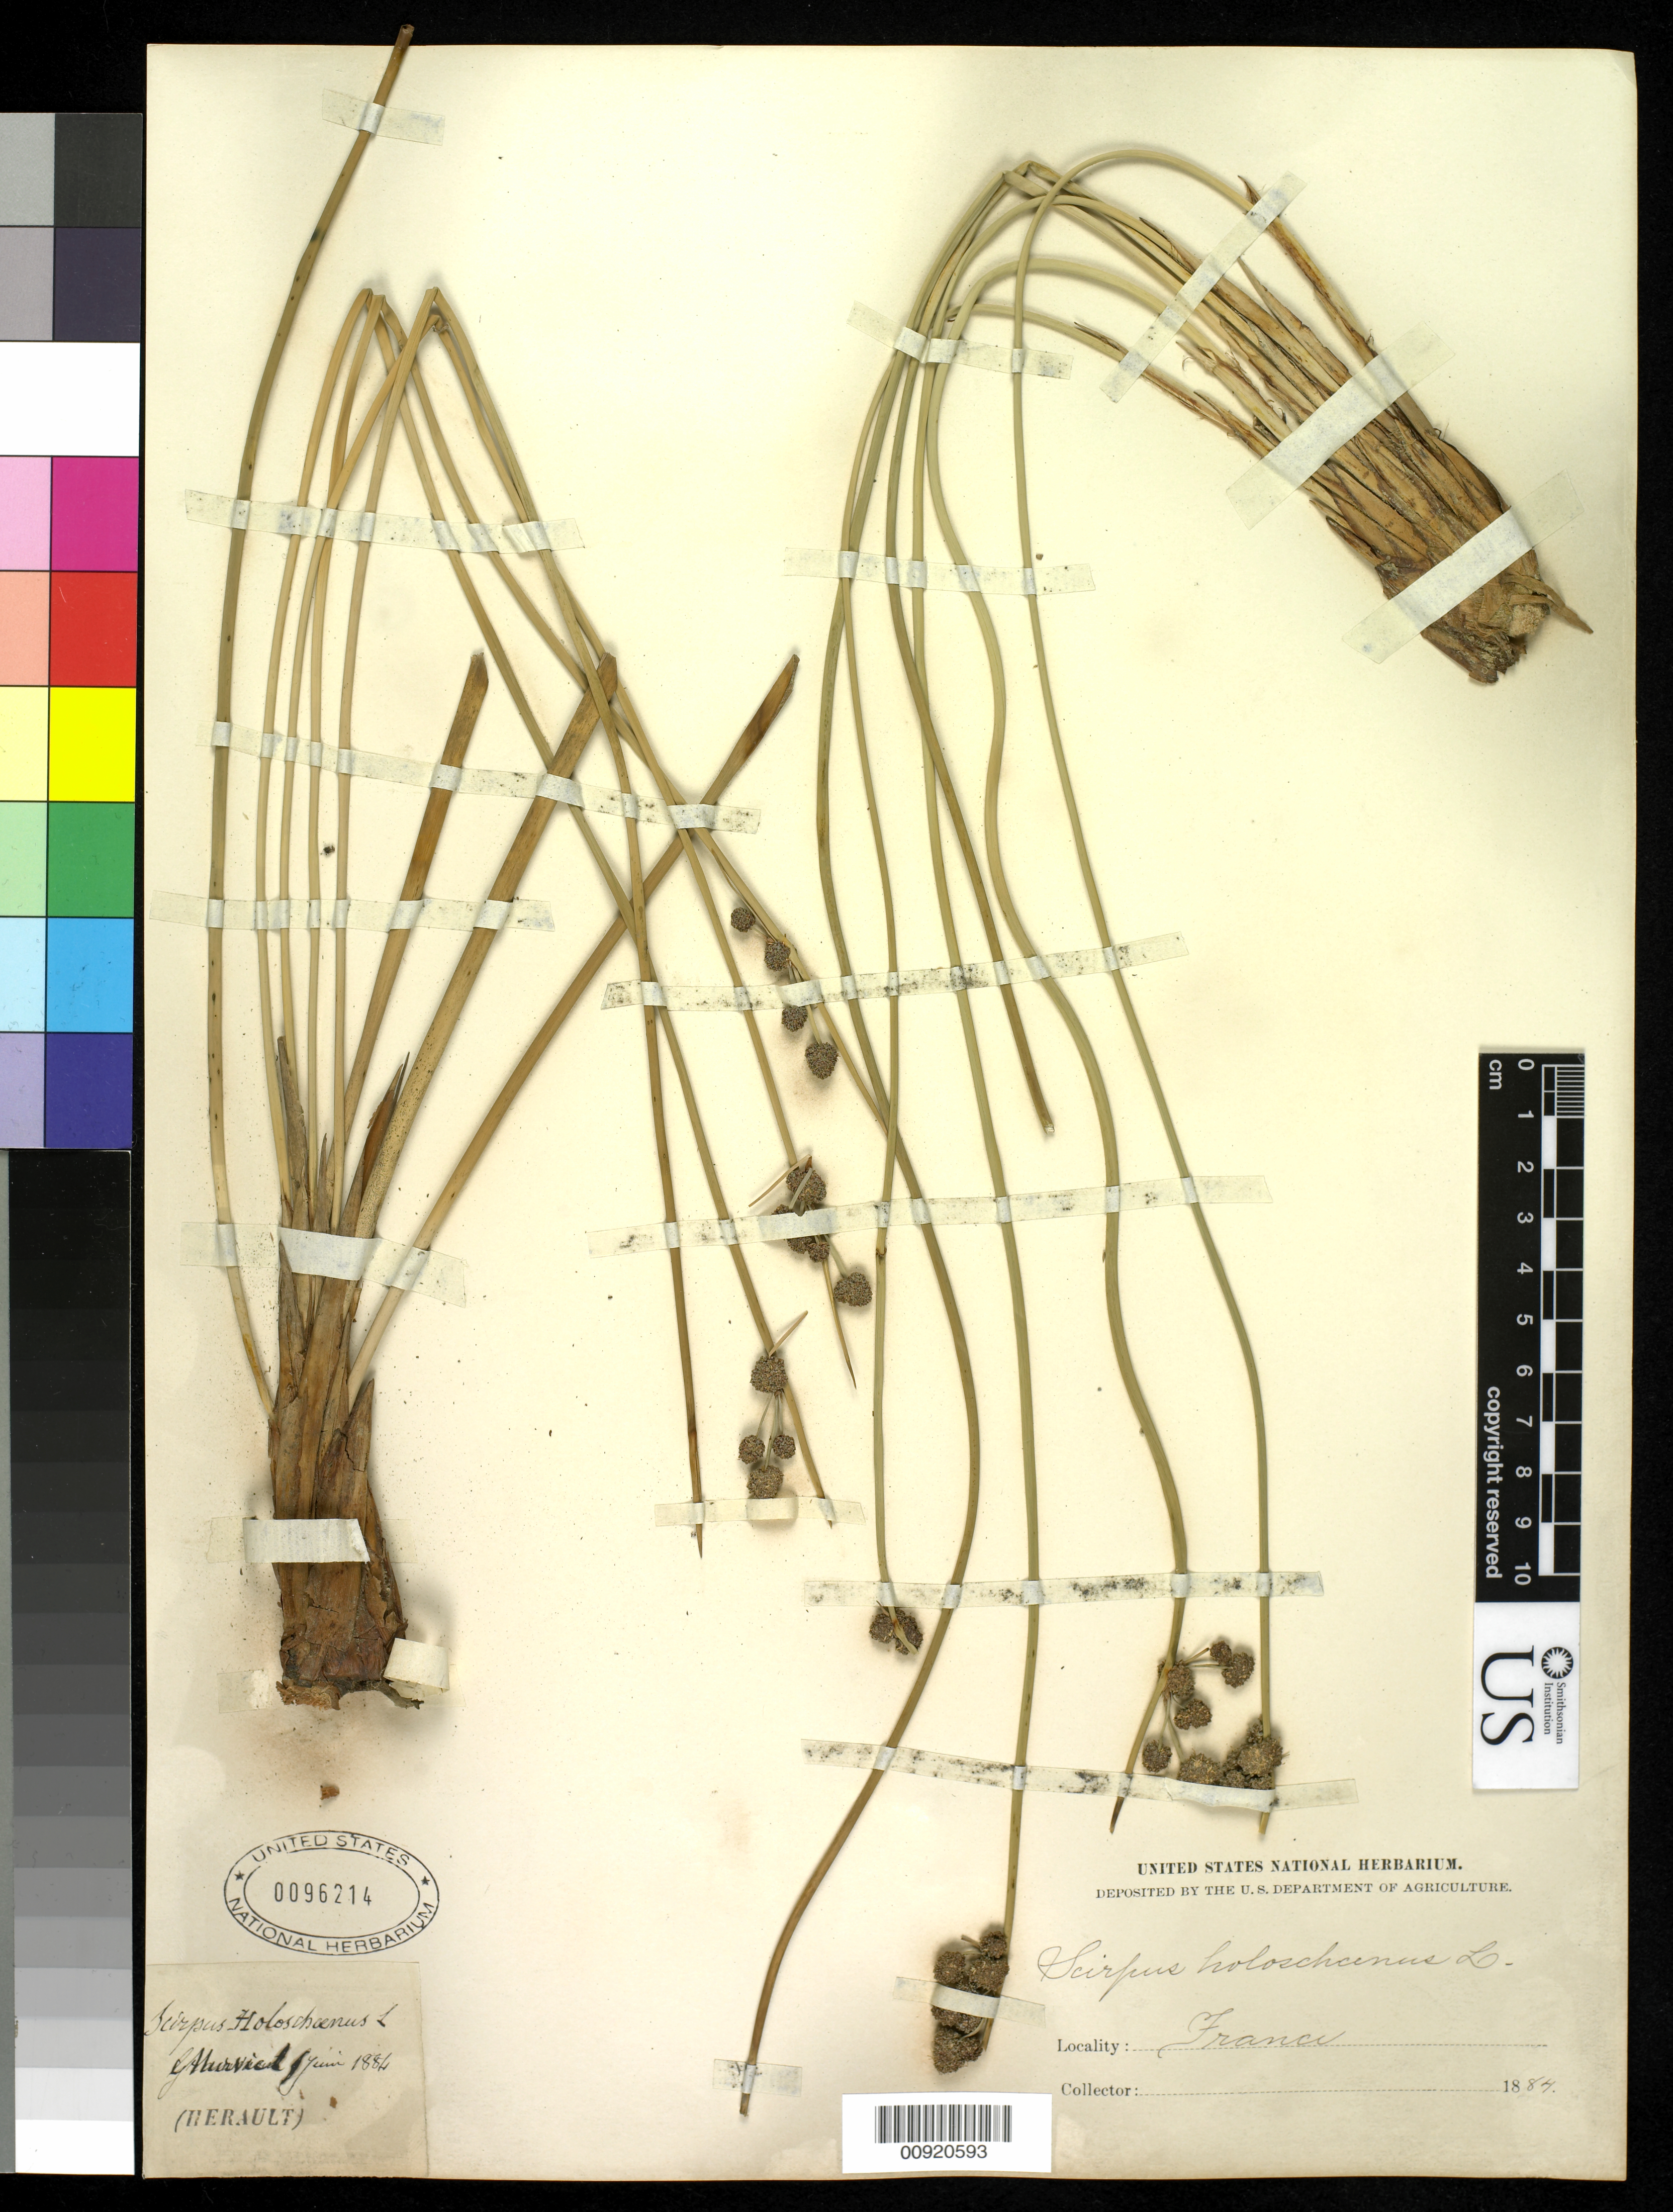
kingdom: Plantae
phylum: Tracheophyta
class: Liliopsida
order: Poales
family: Cyperaceae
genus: Scirpoides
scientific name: Scirpoides holoschoenus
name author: (L.) Soják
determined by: Strong, M. T., (US), Smithsonian Institution - National Museum of Natural History (UNITED STATES)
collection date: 1884-06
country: France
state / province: Occitanie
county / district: Hérault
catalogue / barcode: US 96214